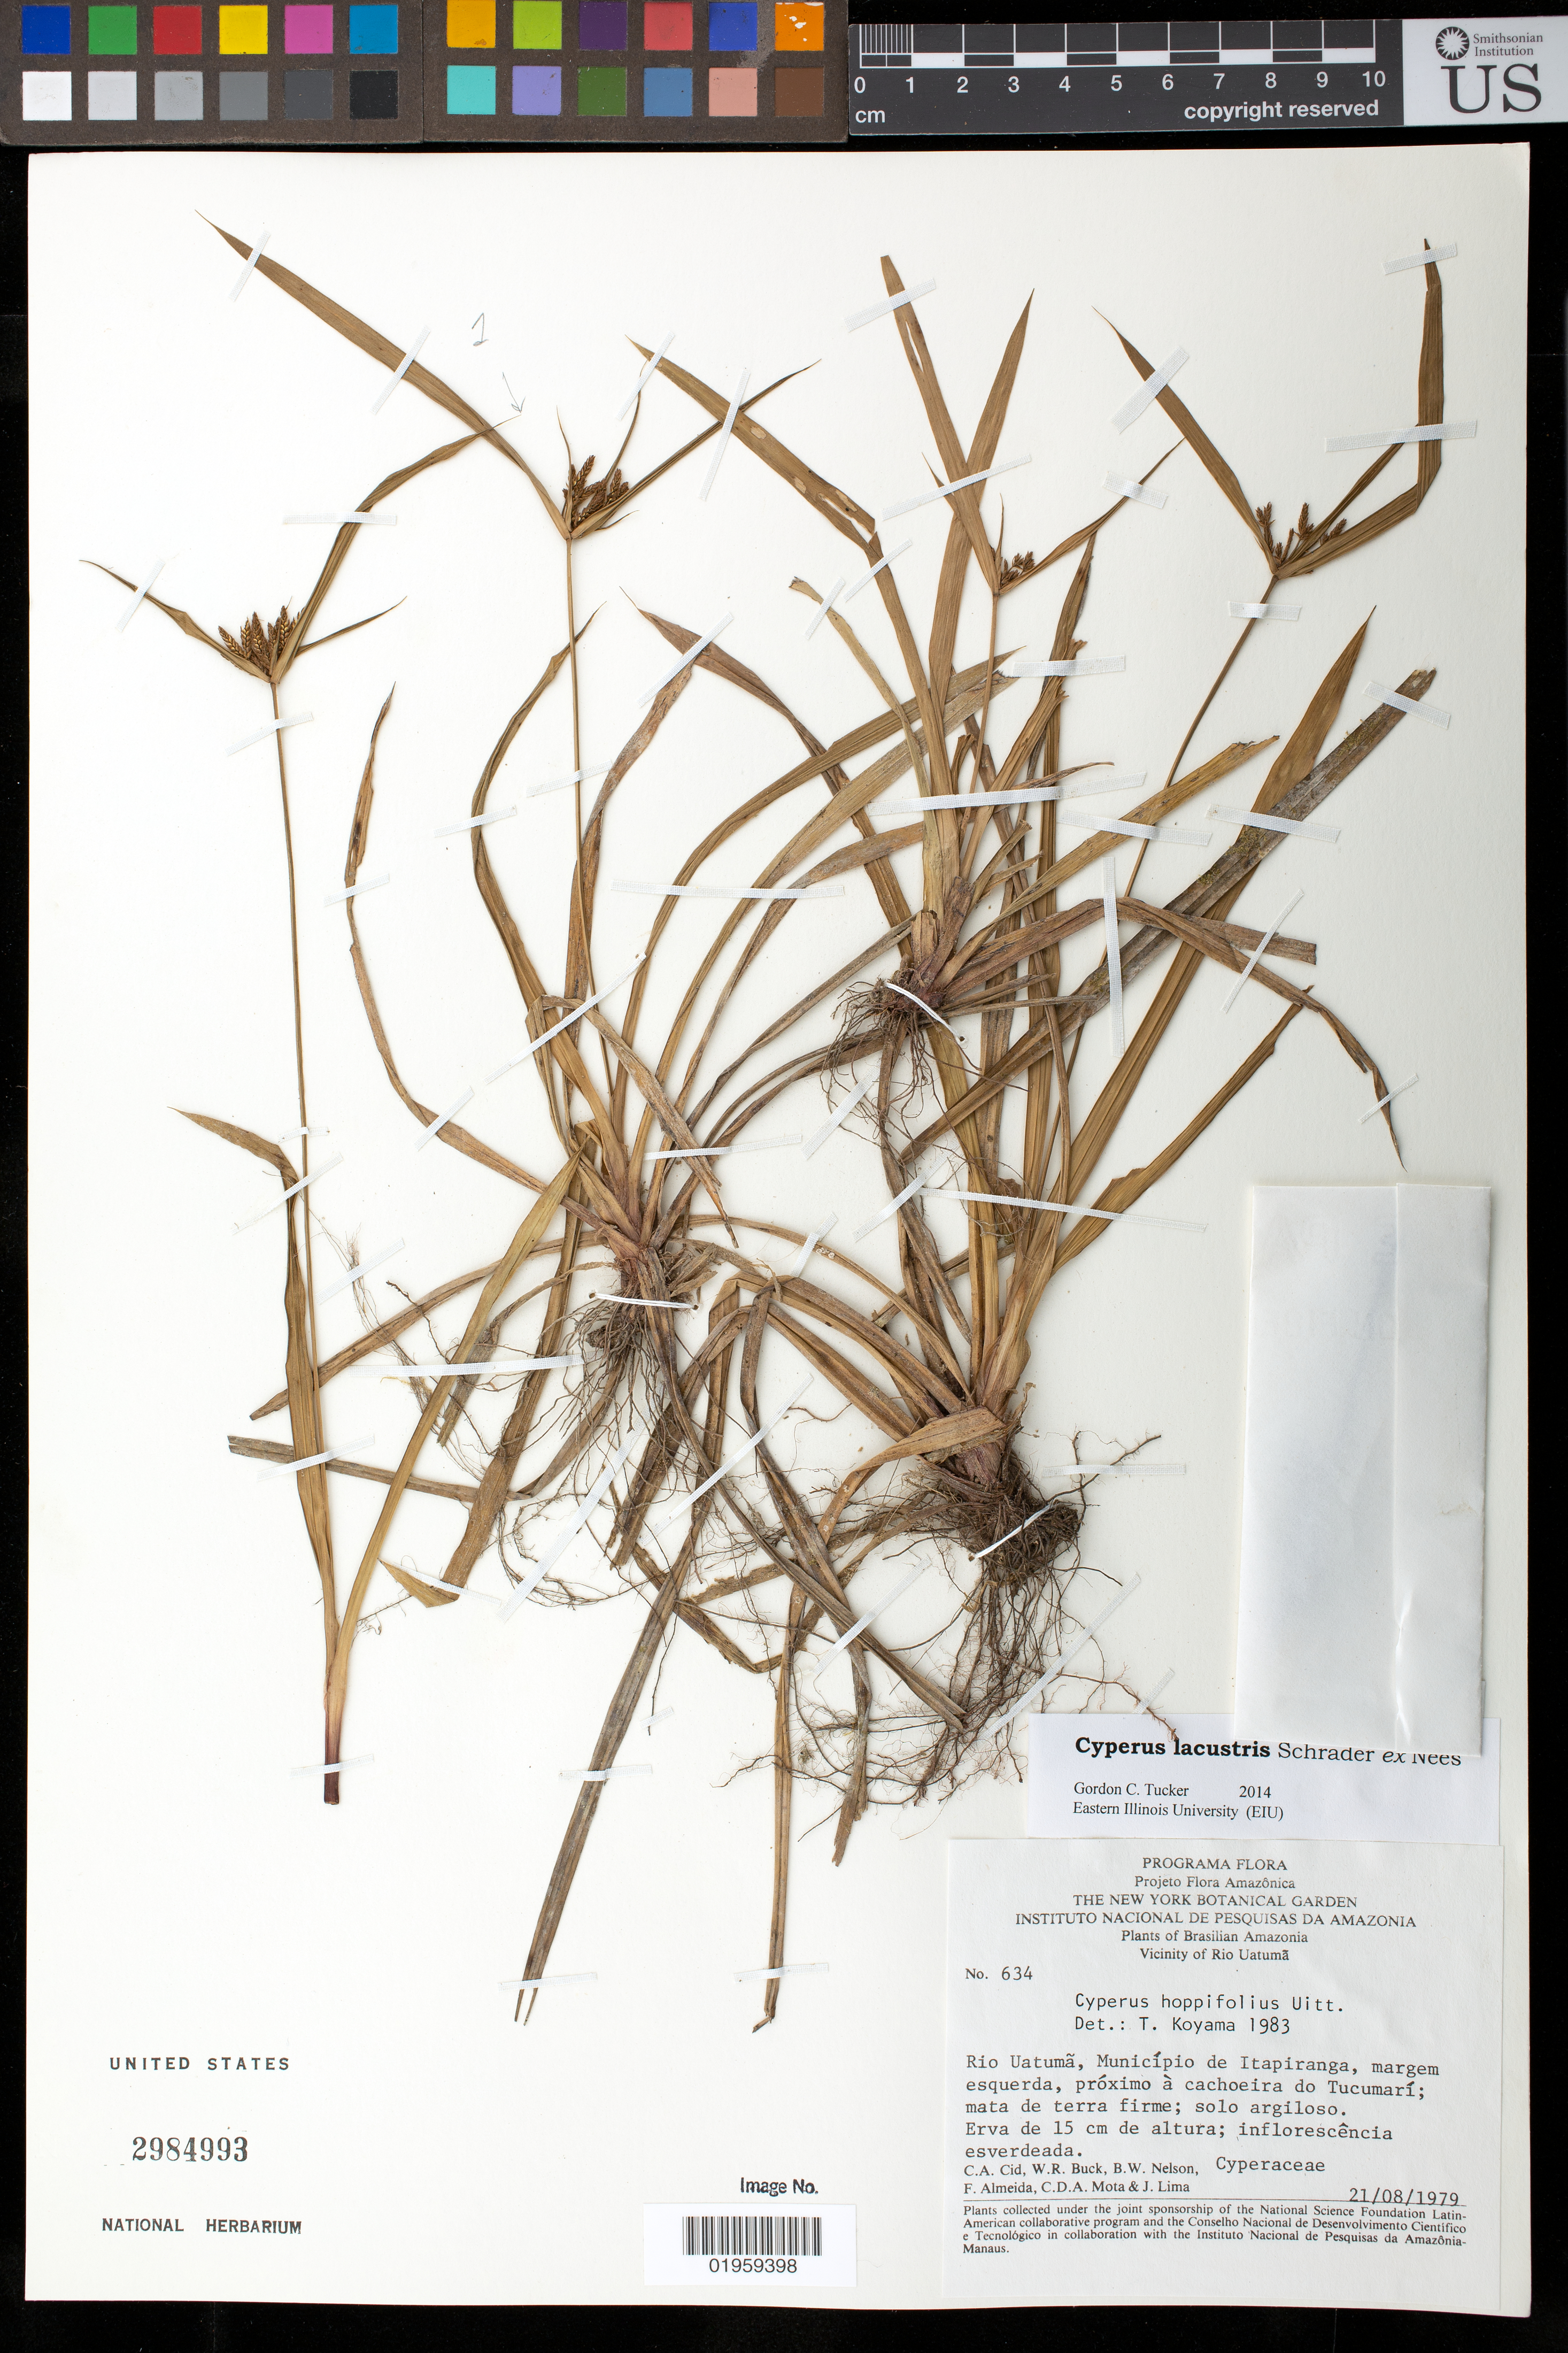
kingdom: Plantae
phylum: Tracheophyta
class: Liliopsida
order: Poales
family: Cyperaceae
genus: Cyperus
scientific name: Cyperus lacustris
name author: Schrad. ex Nees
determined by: Tucker, G. C.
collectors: C. A. Cid Ferreira, W. R. Buck, B. W. Nelson, F. Almeda, C. D. A. Mota & J. Lima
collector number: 634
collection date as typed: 21 Aug 1979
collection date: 1979-08-21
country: Brazil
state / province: Amazonas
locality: Vicinity of Rio Uatuma. Mun de Itapiranga.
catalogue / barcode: US 2984993